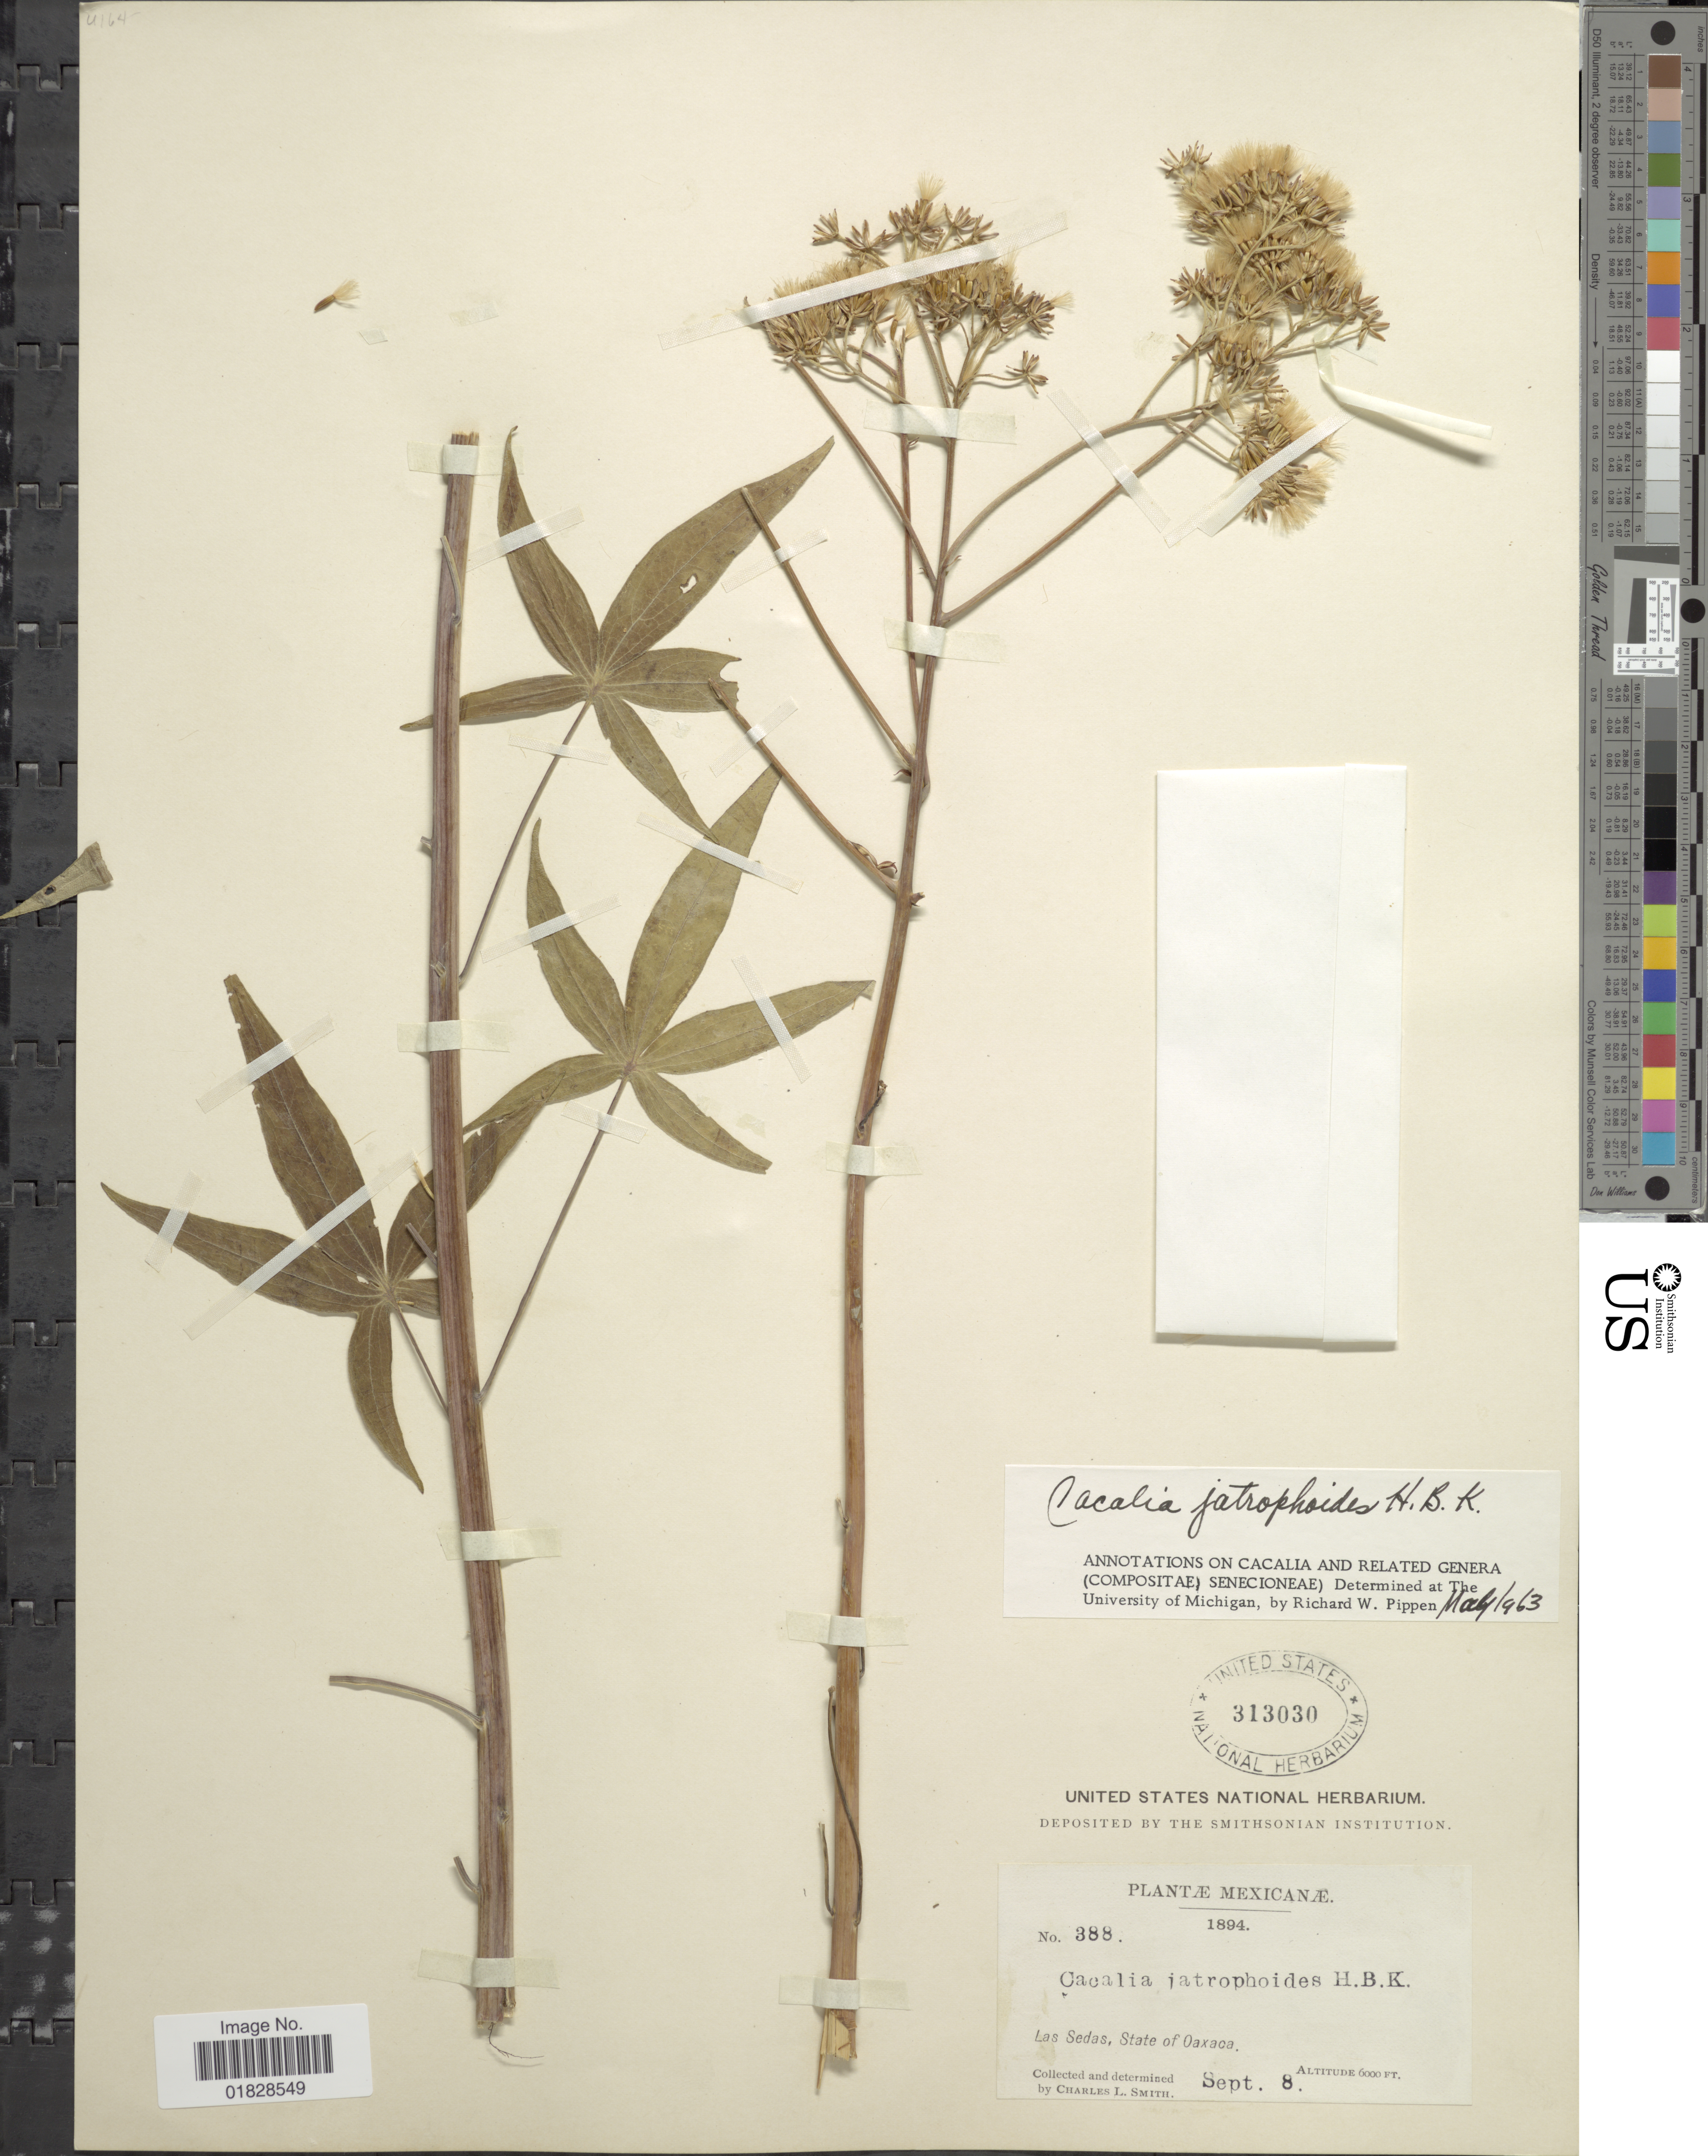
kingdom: Plantae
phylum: Tracheophyta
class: Magnoliopsida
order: Asterales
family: Asteraceae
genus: Digitacalia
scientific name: Digitacalia jatrophoides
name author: (Kunth) Pippen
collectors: C. L. Smith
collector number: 388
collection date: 1894-09-08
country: Mexico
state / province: Oaxaca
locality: Las Sedas, State of Oaxaca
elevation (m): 1829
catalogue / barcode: US 313030